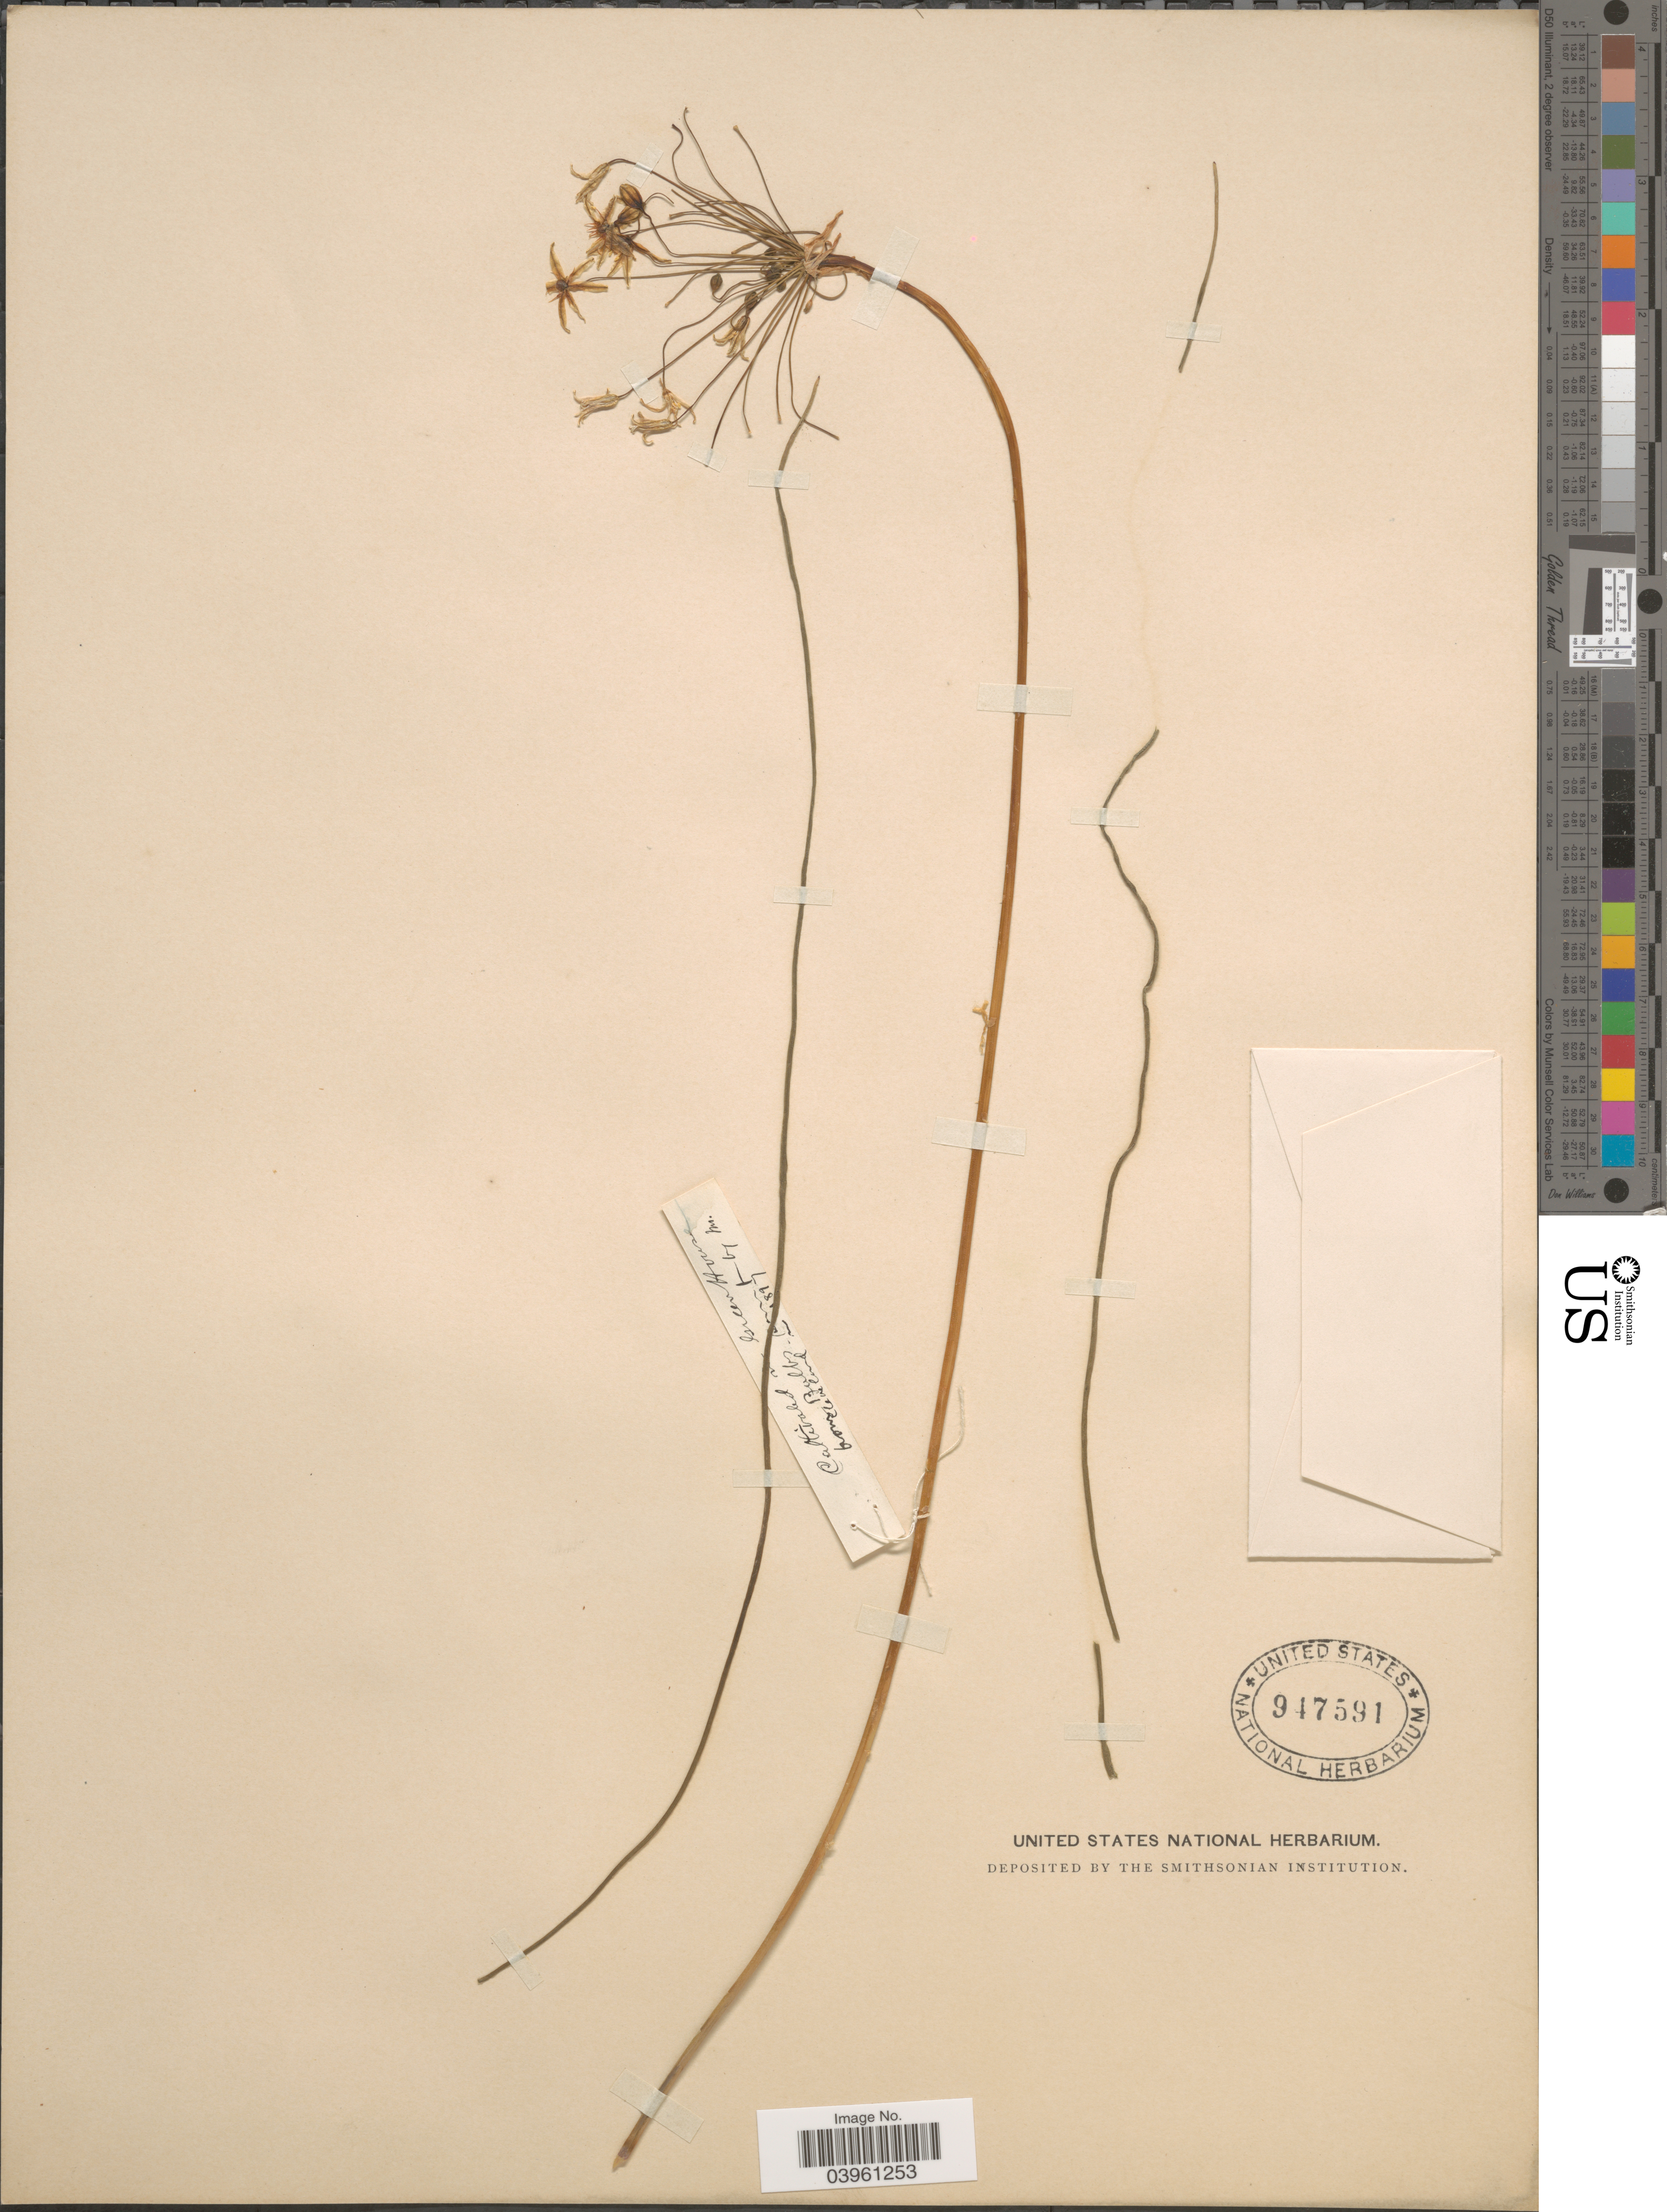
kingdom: Plantae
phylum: Tracheophyta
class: Liliopsida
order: Asparagales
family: Asparagaceae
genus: Bloomeria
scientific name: Bloomeria clevelandii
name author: S. Watson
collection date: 1897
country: United States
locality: In Green House.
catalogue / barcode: US 947591